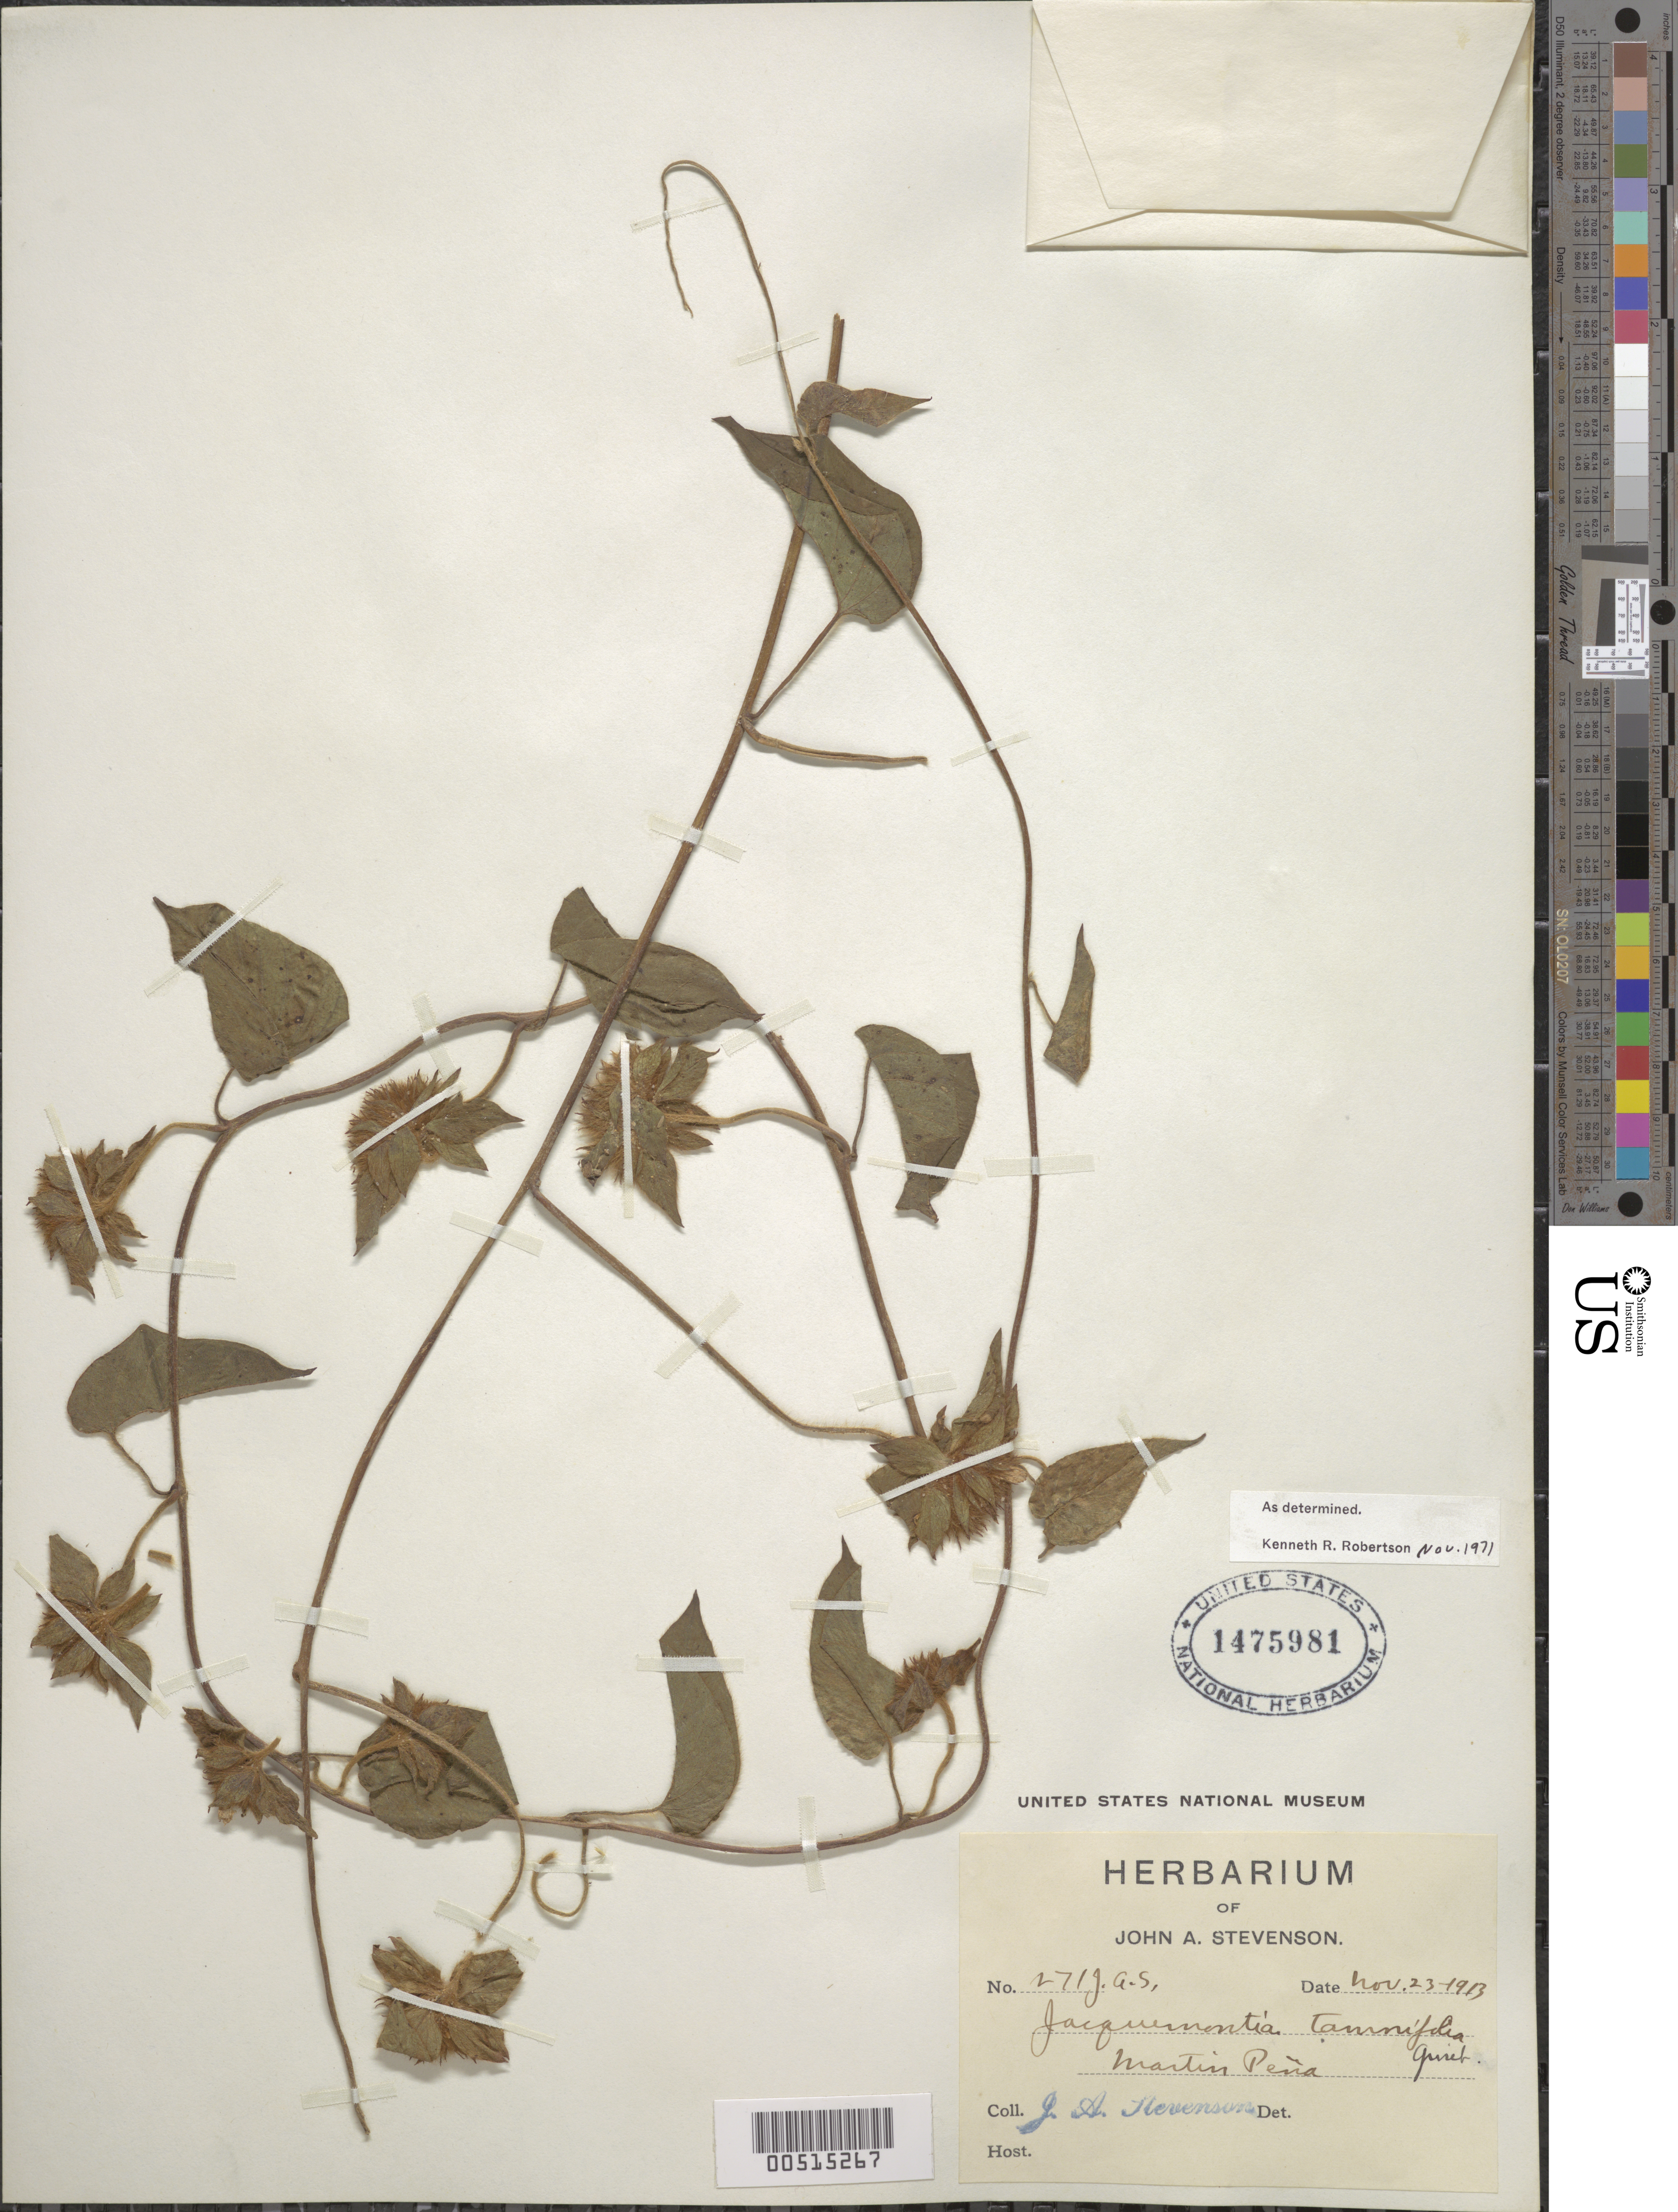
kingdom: Plantae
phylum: Tracheophyta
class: Magnoliopsida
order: Solanales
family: Convolvulaceae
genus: Jacquemontia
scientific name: Jacquemontia tamnifolia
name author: (L.) Griseb.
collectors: J. Stevenson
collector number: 271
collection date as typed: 23 Nov 1913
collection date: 1913-11-23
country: Puerto Rico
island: Greater Antilles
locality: Martin Peña.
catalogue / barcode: US 1475981